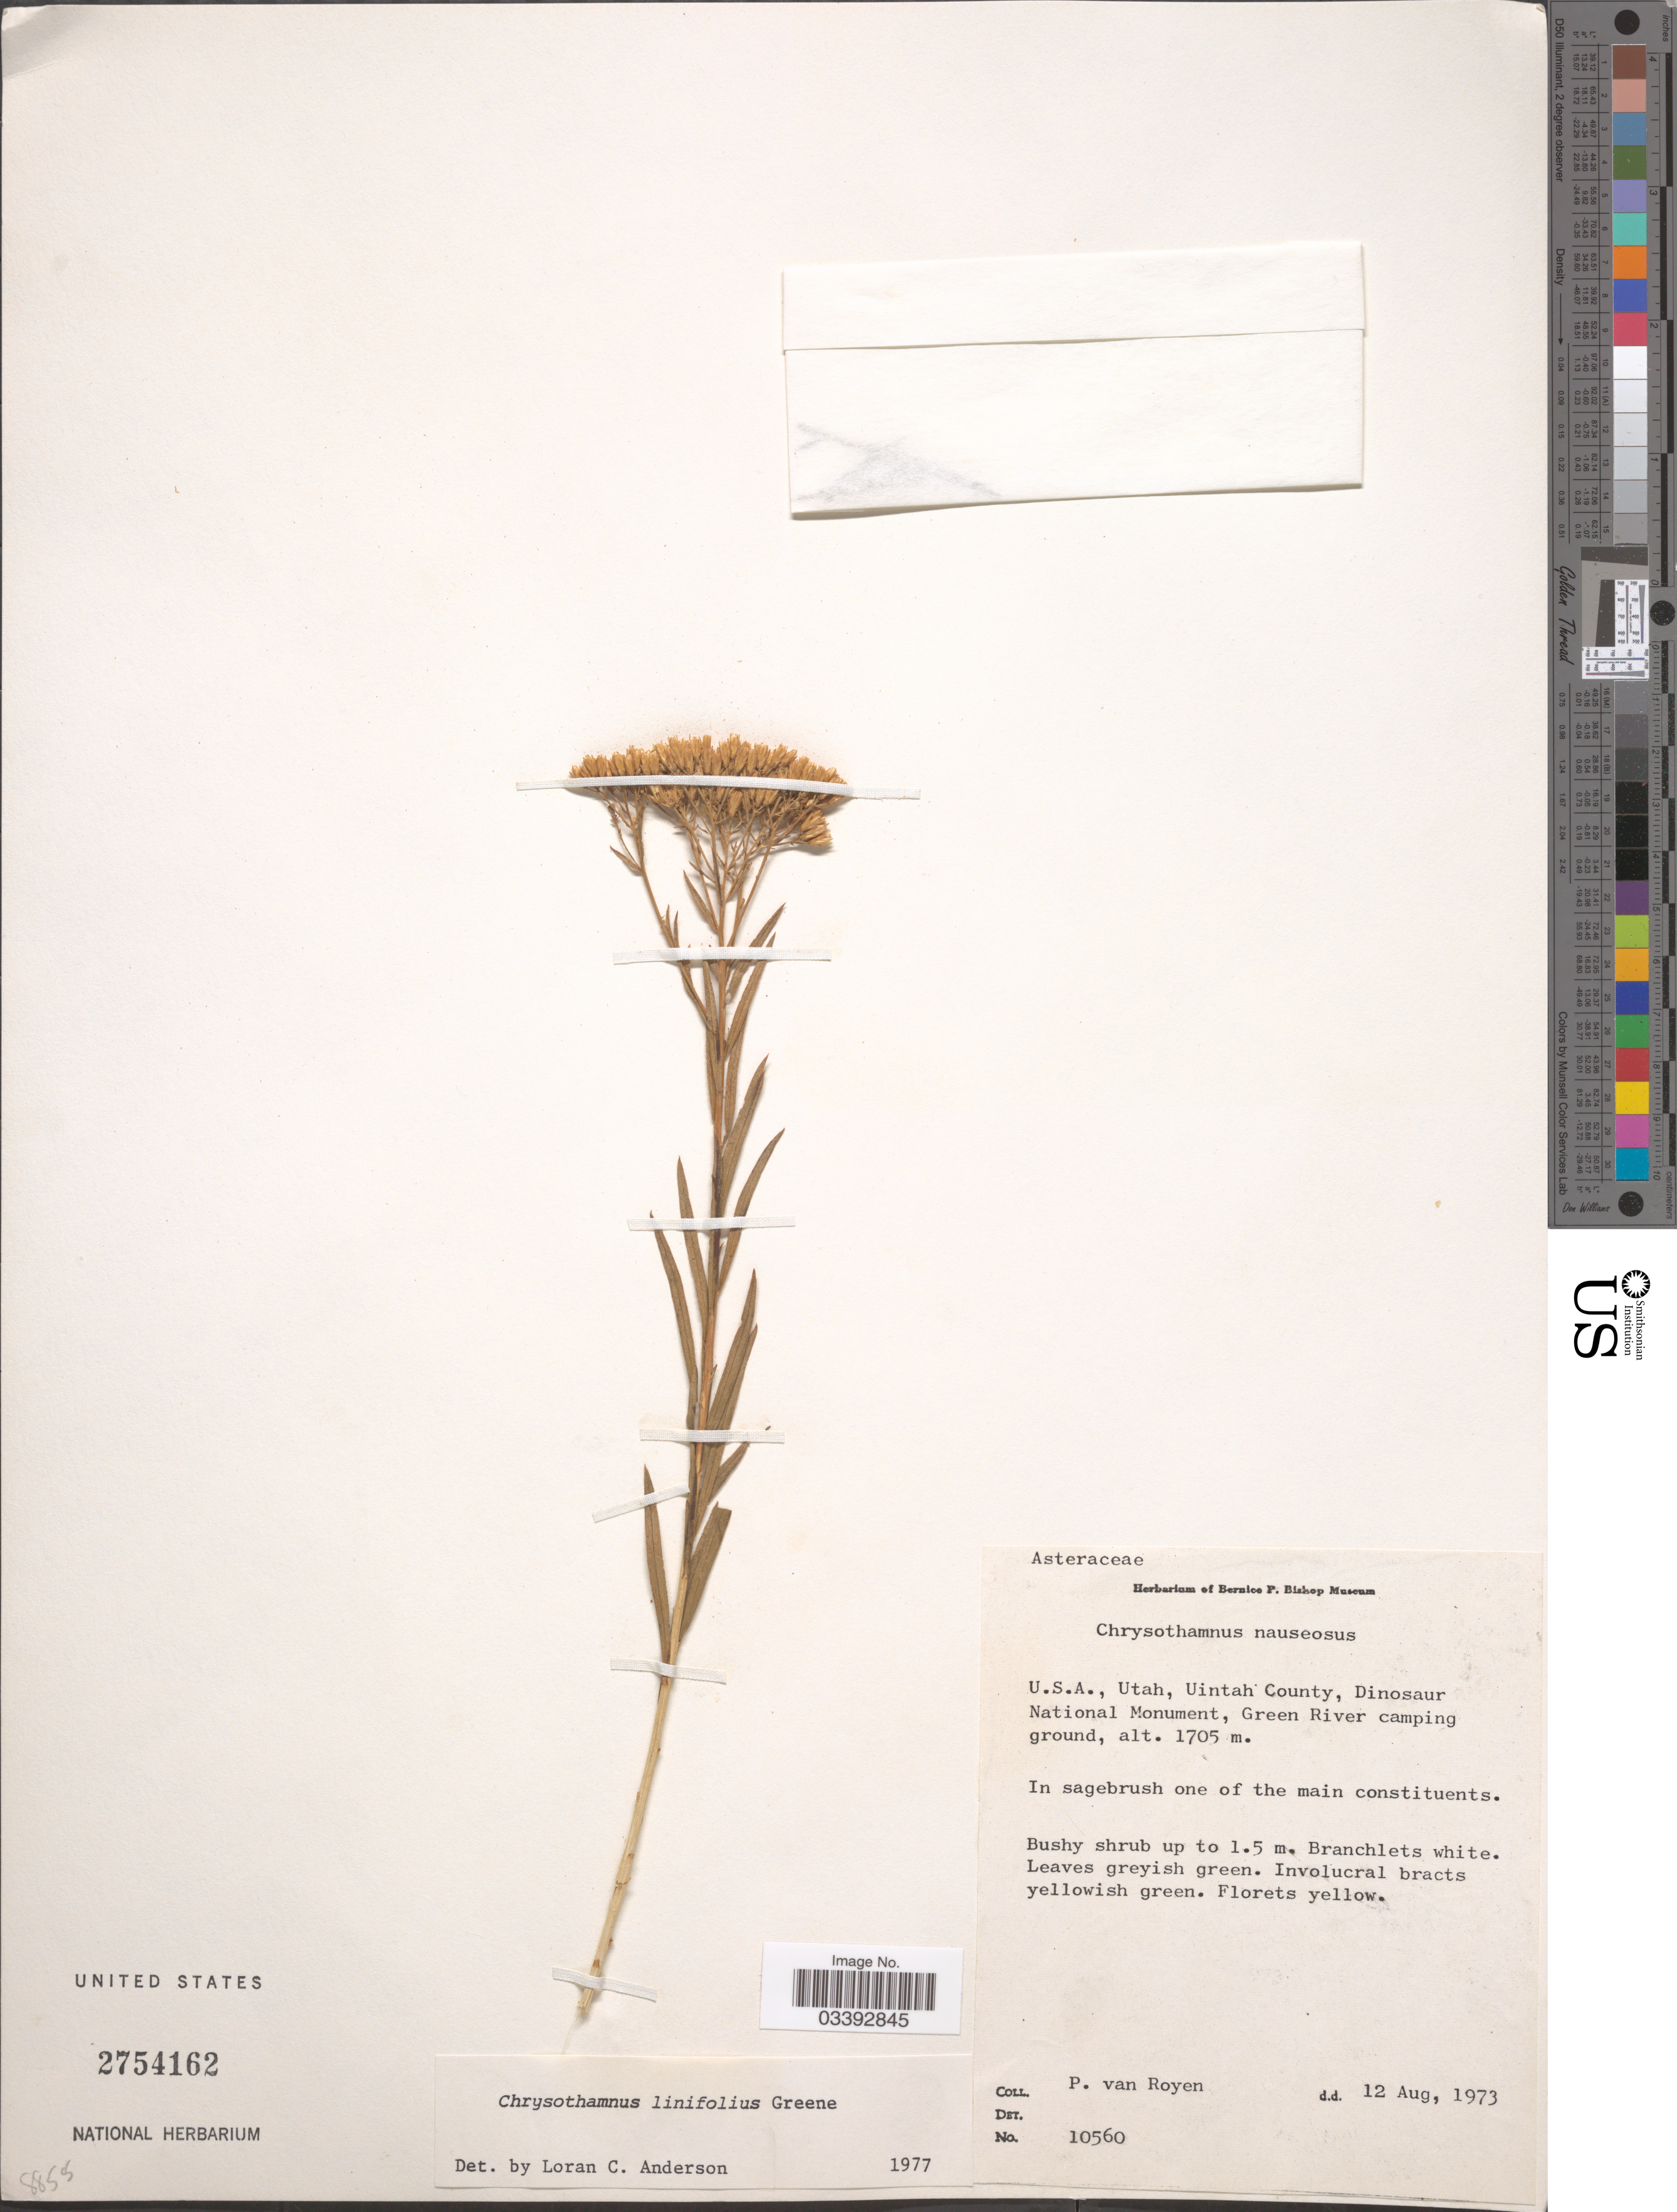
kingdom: Plantae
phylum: Tracheophyta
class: Magnoliopsida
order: Asterales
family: Asteraceae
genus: Chrysothamnus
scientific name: Chrysothamnus linifolius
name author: Greene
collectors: P. van Royen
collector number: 10560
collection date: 1973-08-12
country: United States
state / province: Utah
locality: Uintah County, Dinosaur National Monument, Green River camping ground.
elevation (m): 1705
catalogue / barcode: US 2754162